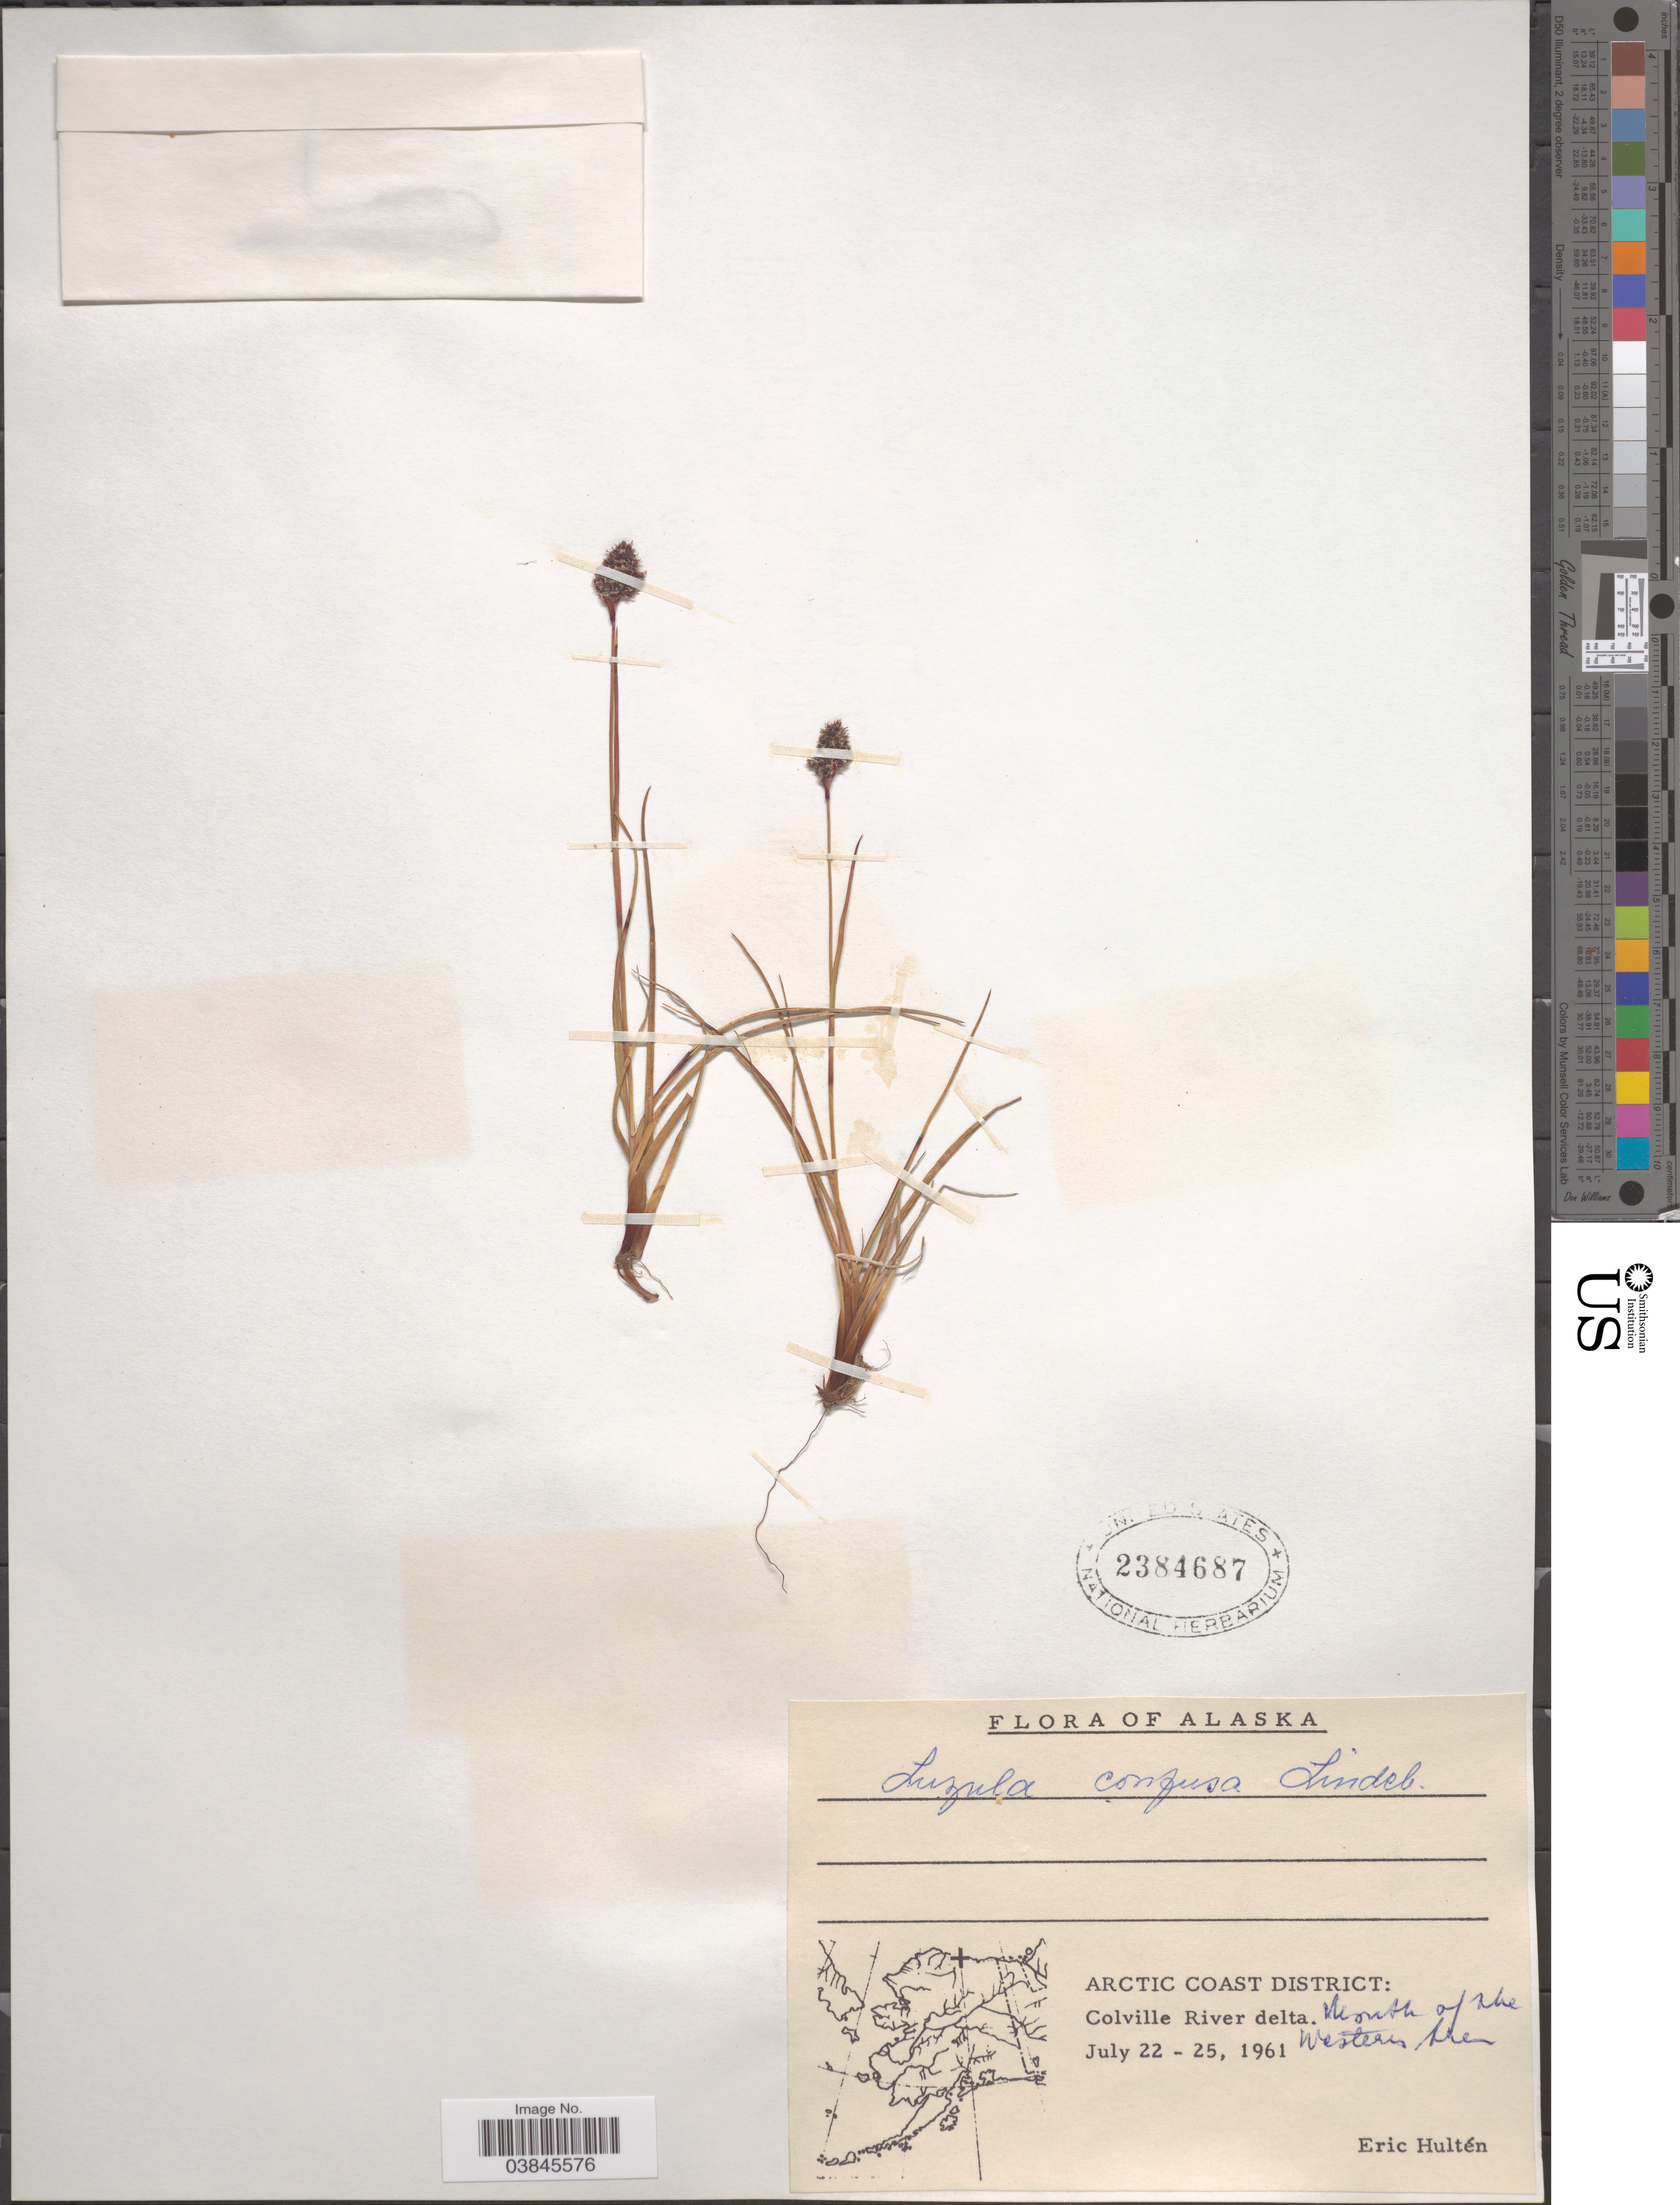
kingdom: Plantae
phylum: Tracheophyta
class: Liliopsida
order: Poales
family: Juncaceae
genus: Luzula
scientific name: Luzula confusa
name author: Lindeb.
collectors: E. G. Hultén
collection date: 1961-07-22/1961-07-25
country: United States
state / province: Alaska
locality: Arctic Coast District: Colville River delta. Mouth of the Western Area.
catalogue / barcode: US 2384687